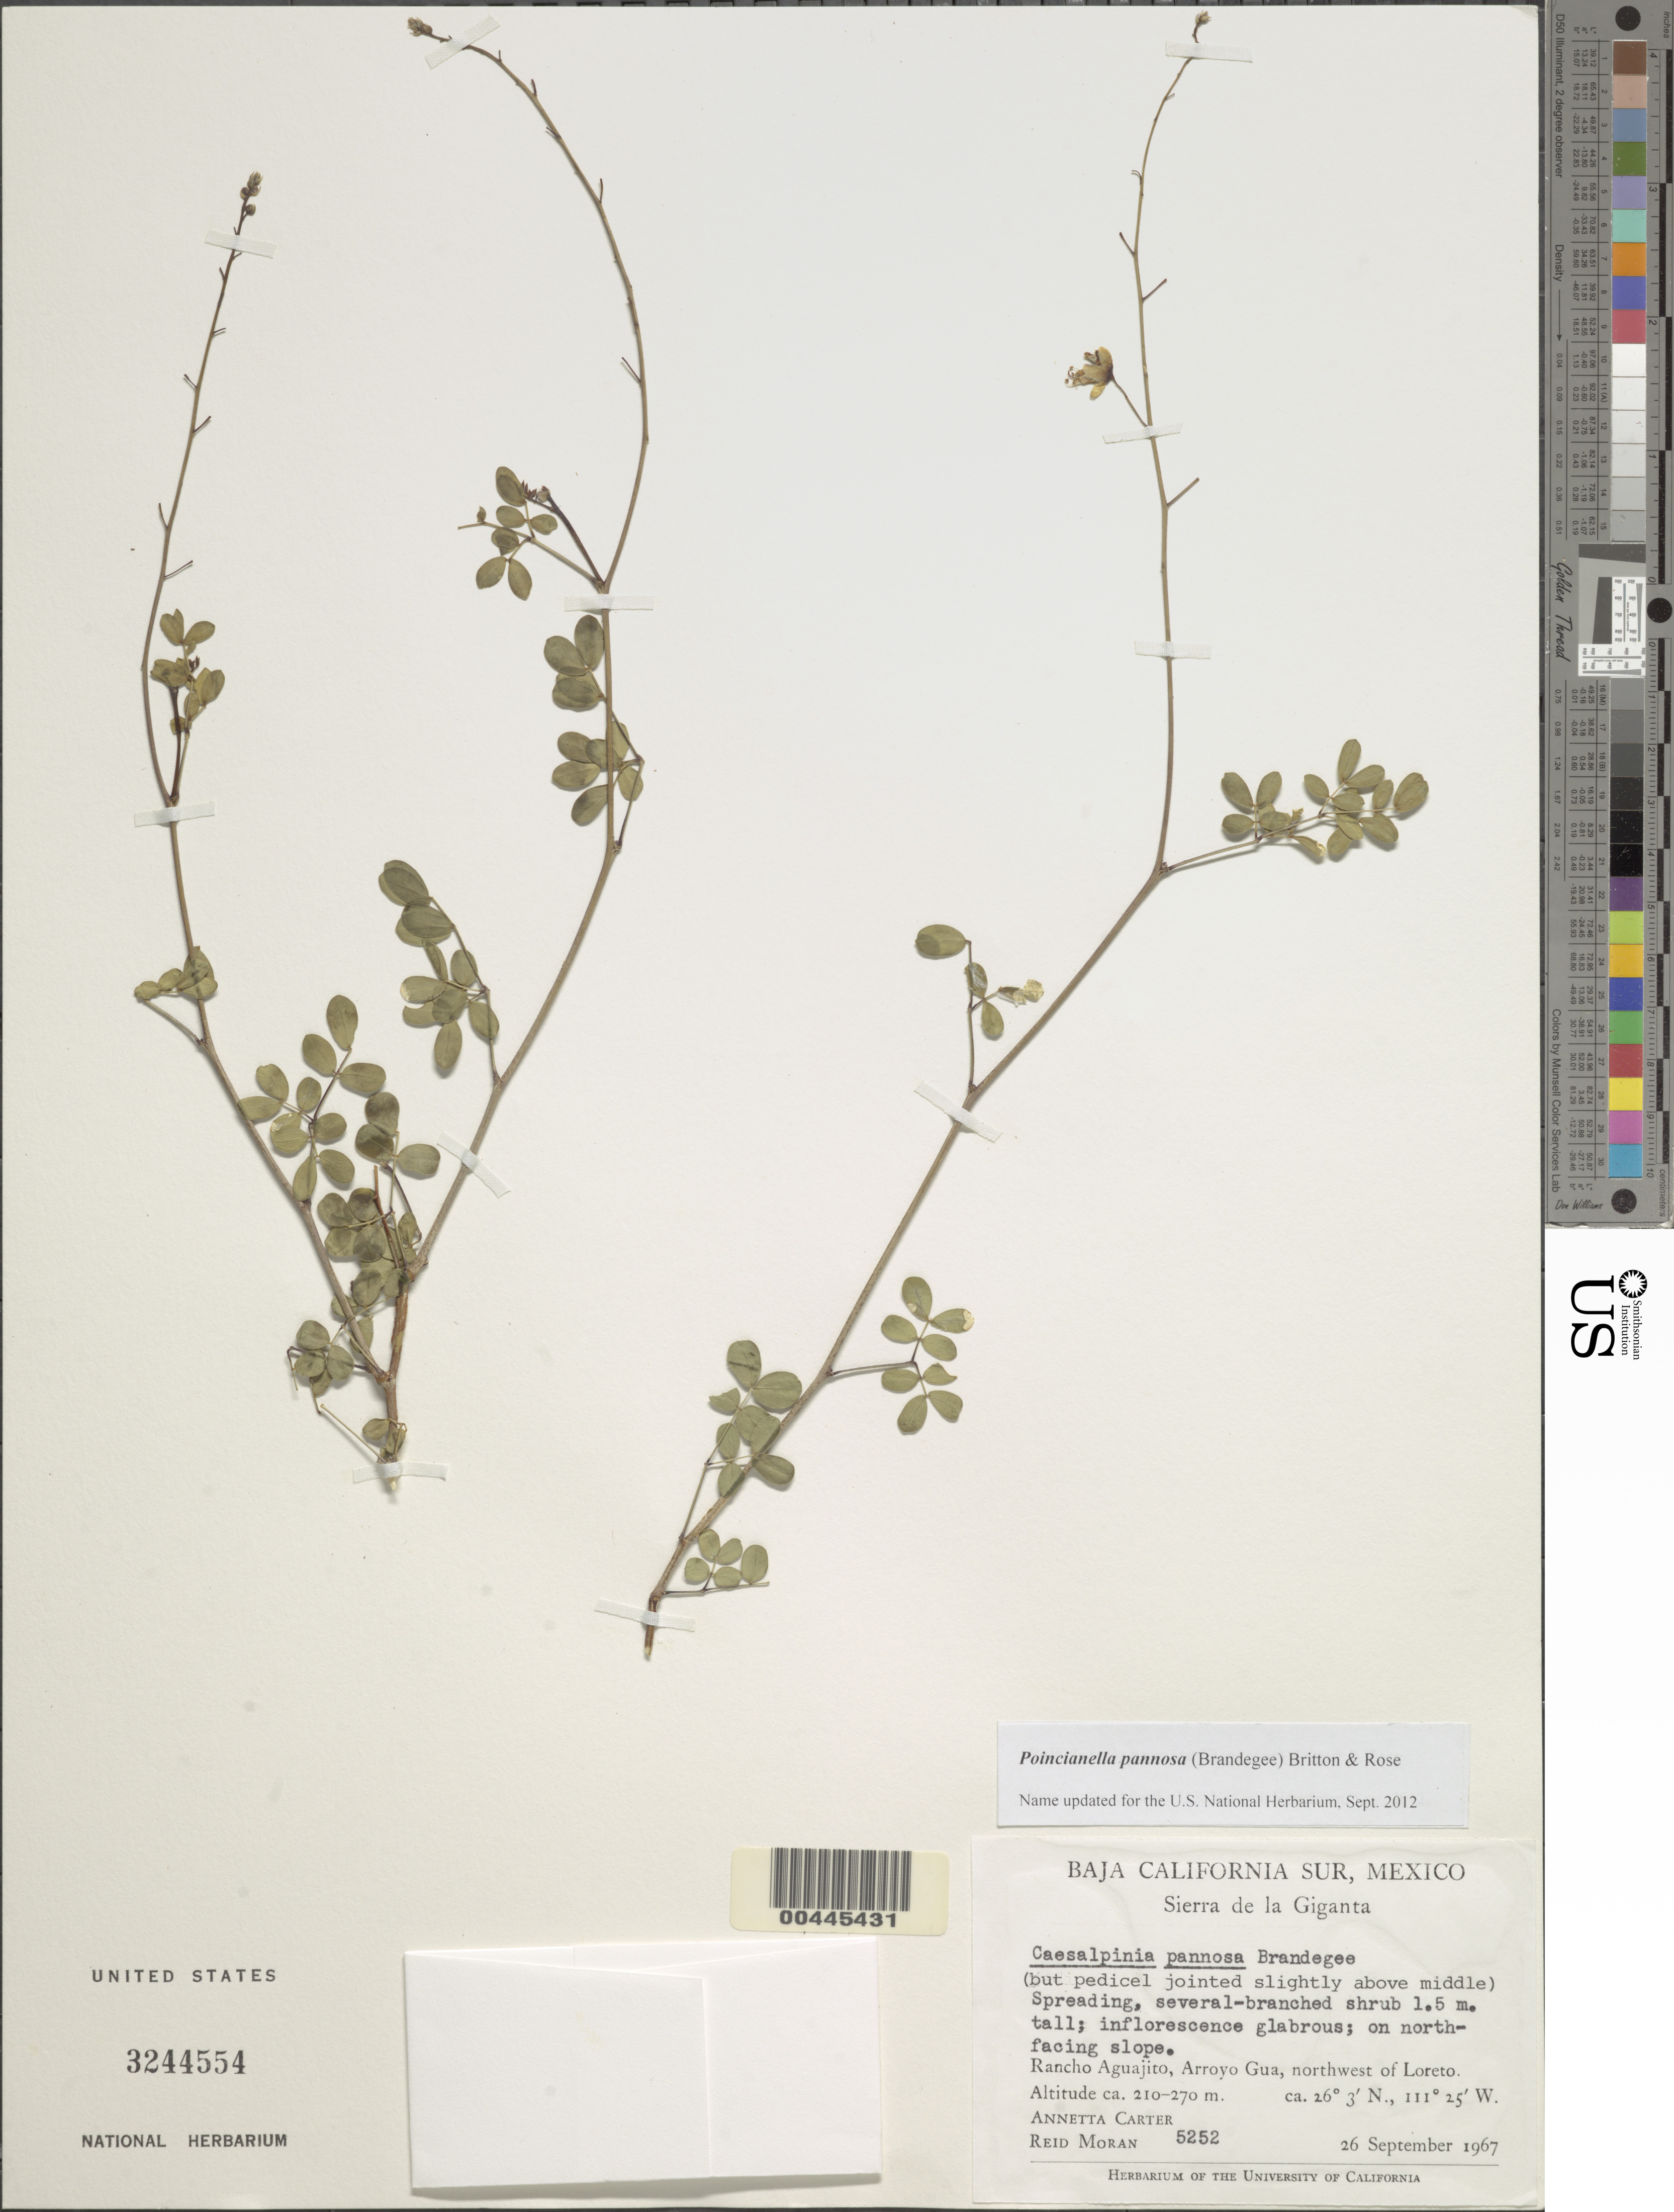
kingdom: Plantae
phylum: Tracheophyta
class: Magnoliopsida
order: Fabales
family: Fabaceae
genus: Erythrostemon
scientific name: Erythrostemon pannosus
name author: (K. Brandegee) Gagnon & G.P. Lewis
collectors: A. M. Carter & R. V. Moran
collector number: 5252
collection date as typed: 26 Sep 1967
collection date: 1967-09-26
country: Mexico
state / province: Baja California Sur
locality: Sierra de la Giganta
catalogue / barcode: US 3244554